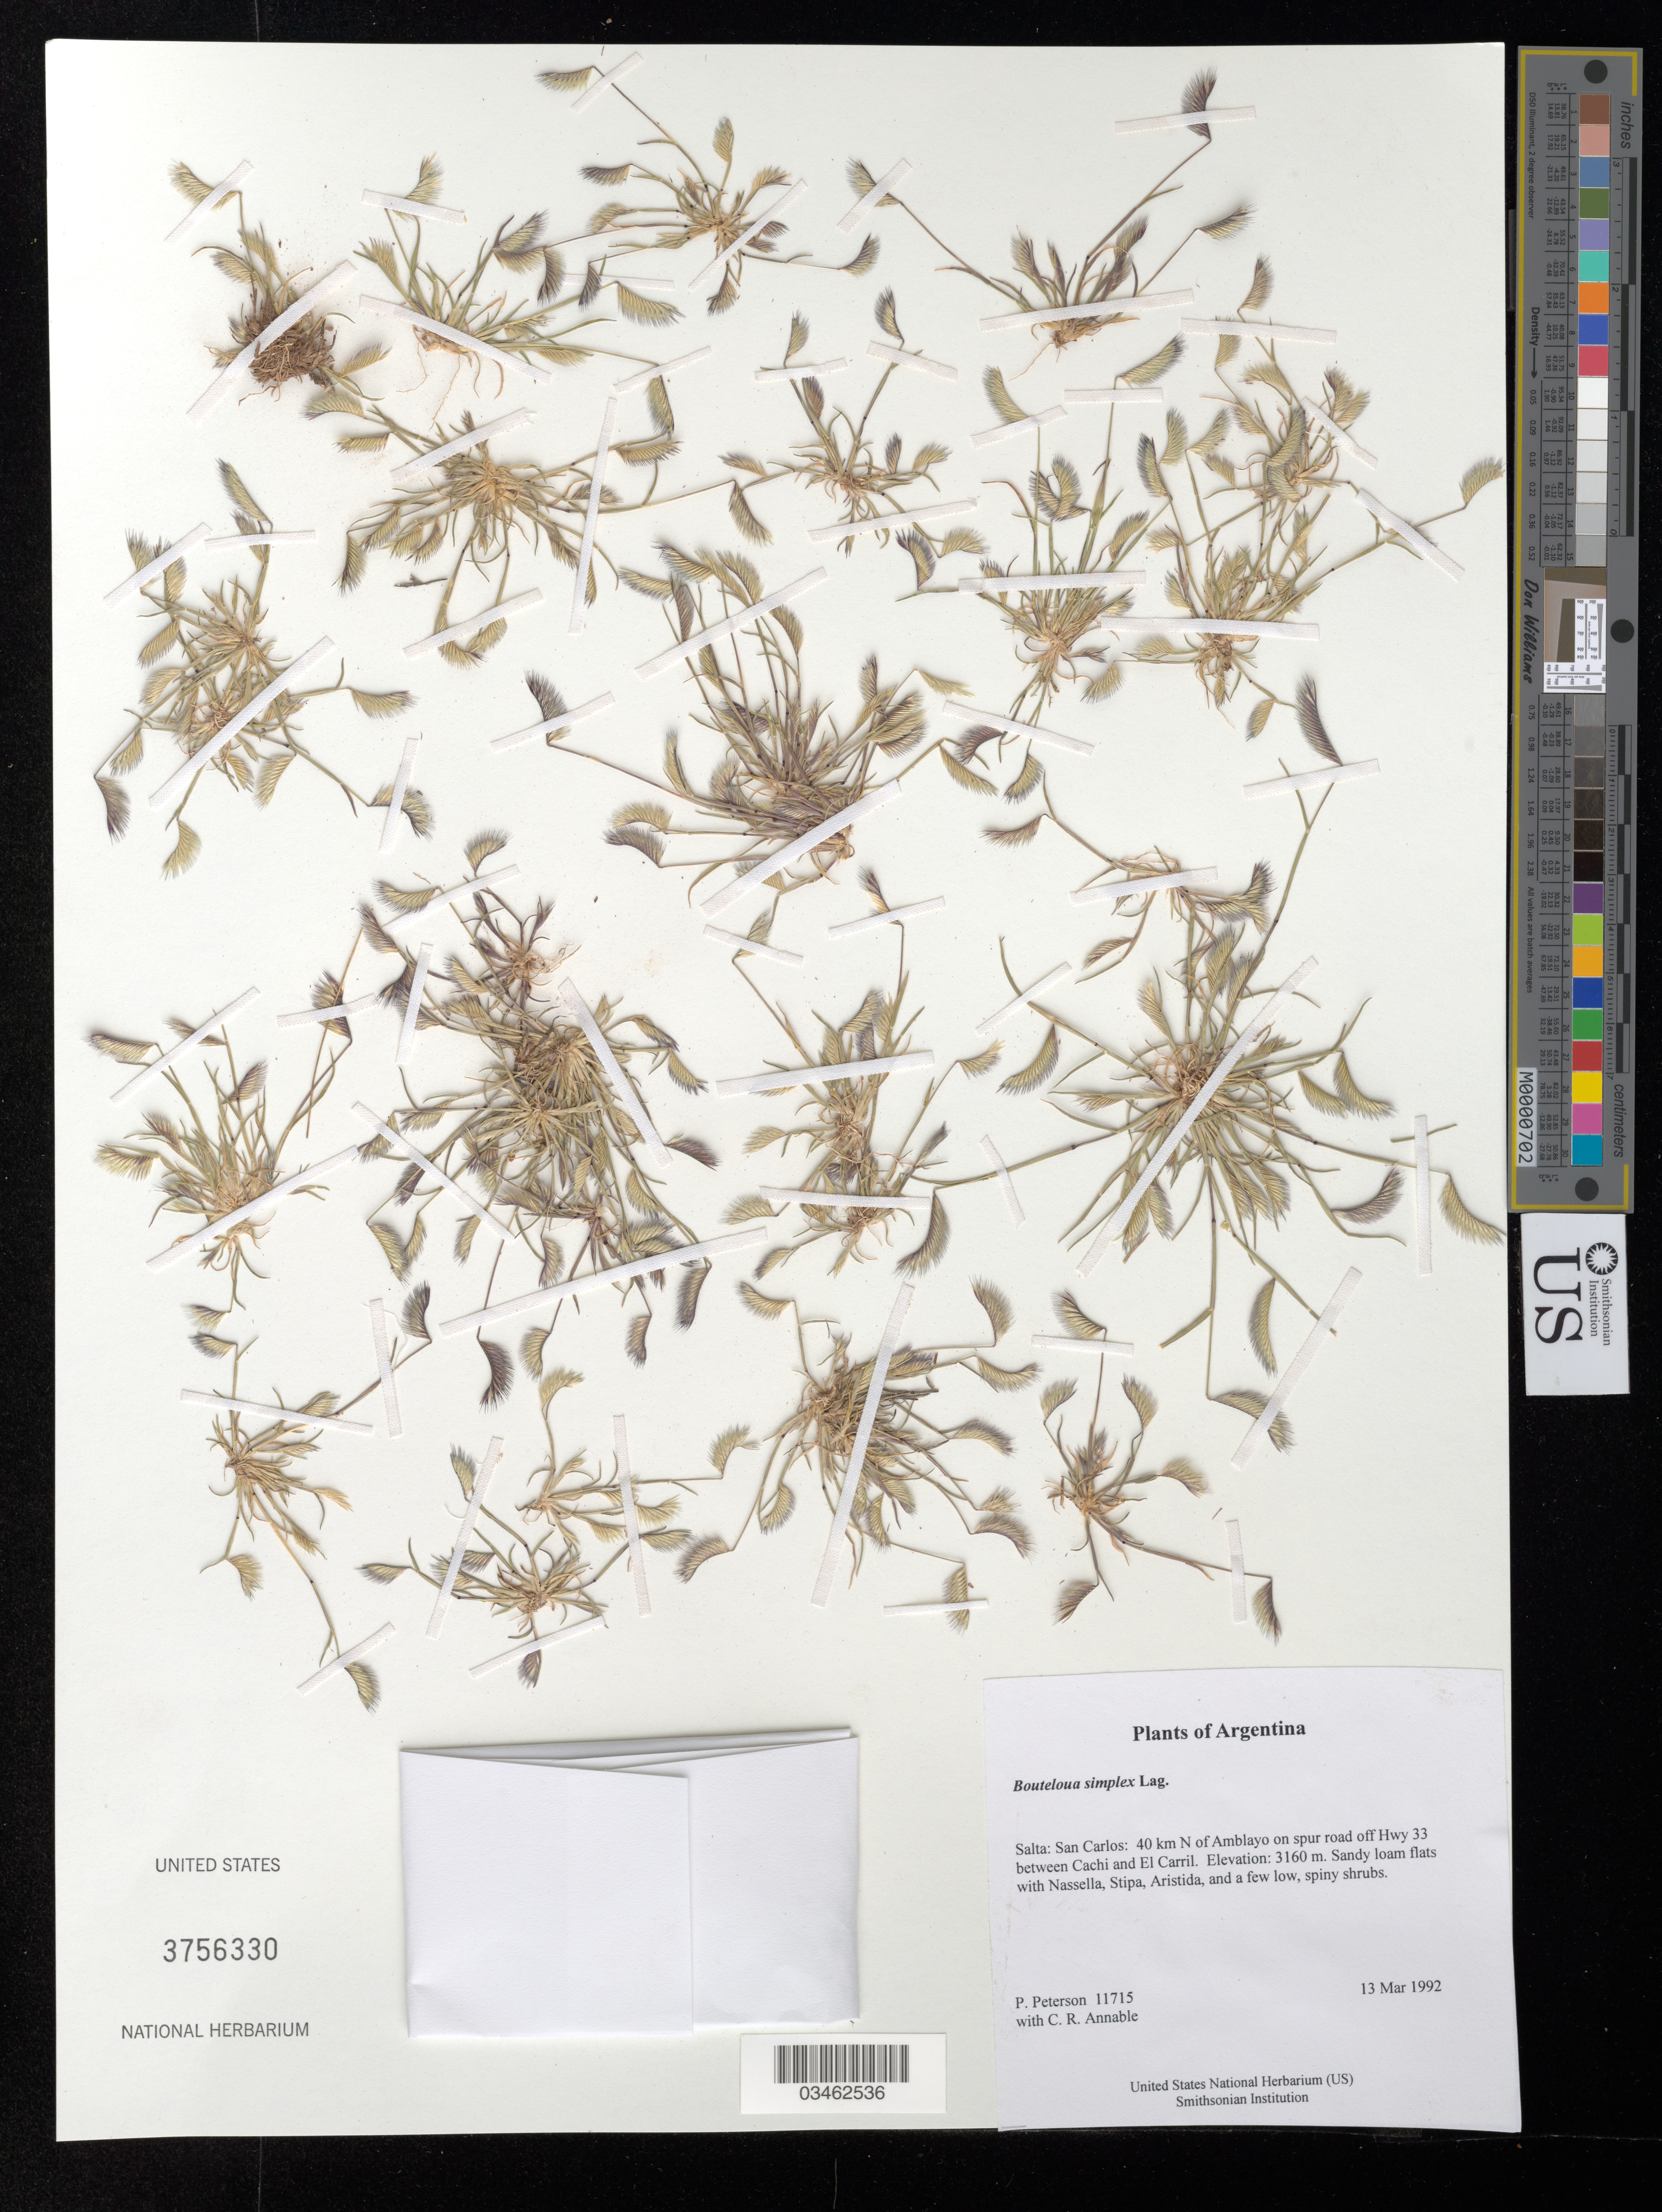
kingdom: Plantae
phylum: Tracheophyta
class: Liliopsida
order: Poales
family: Poaceae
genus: Bouteloua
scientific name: Bouteloua simplex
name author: Lag.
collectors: P. M. Peterson & C. R. Annable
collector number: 11715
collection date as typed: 13 Mar 1992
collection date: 1992-03-13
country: Argentina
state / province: Salta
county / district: San Carlos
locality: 40 km N of Amblayo on spur road off Hwy 33 between Cachi and El Carril.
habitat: Sandy loam flats with Nassella, Stipa, Aristida, and a few low, spiny shrubs.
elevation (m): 3160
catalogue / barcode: US 3756330